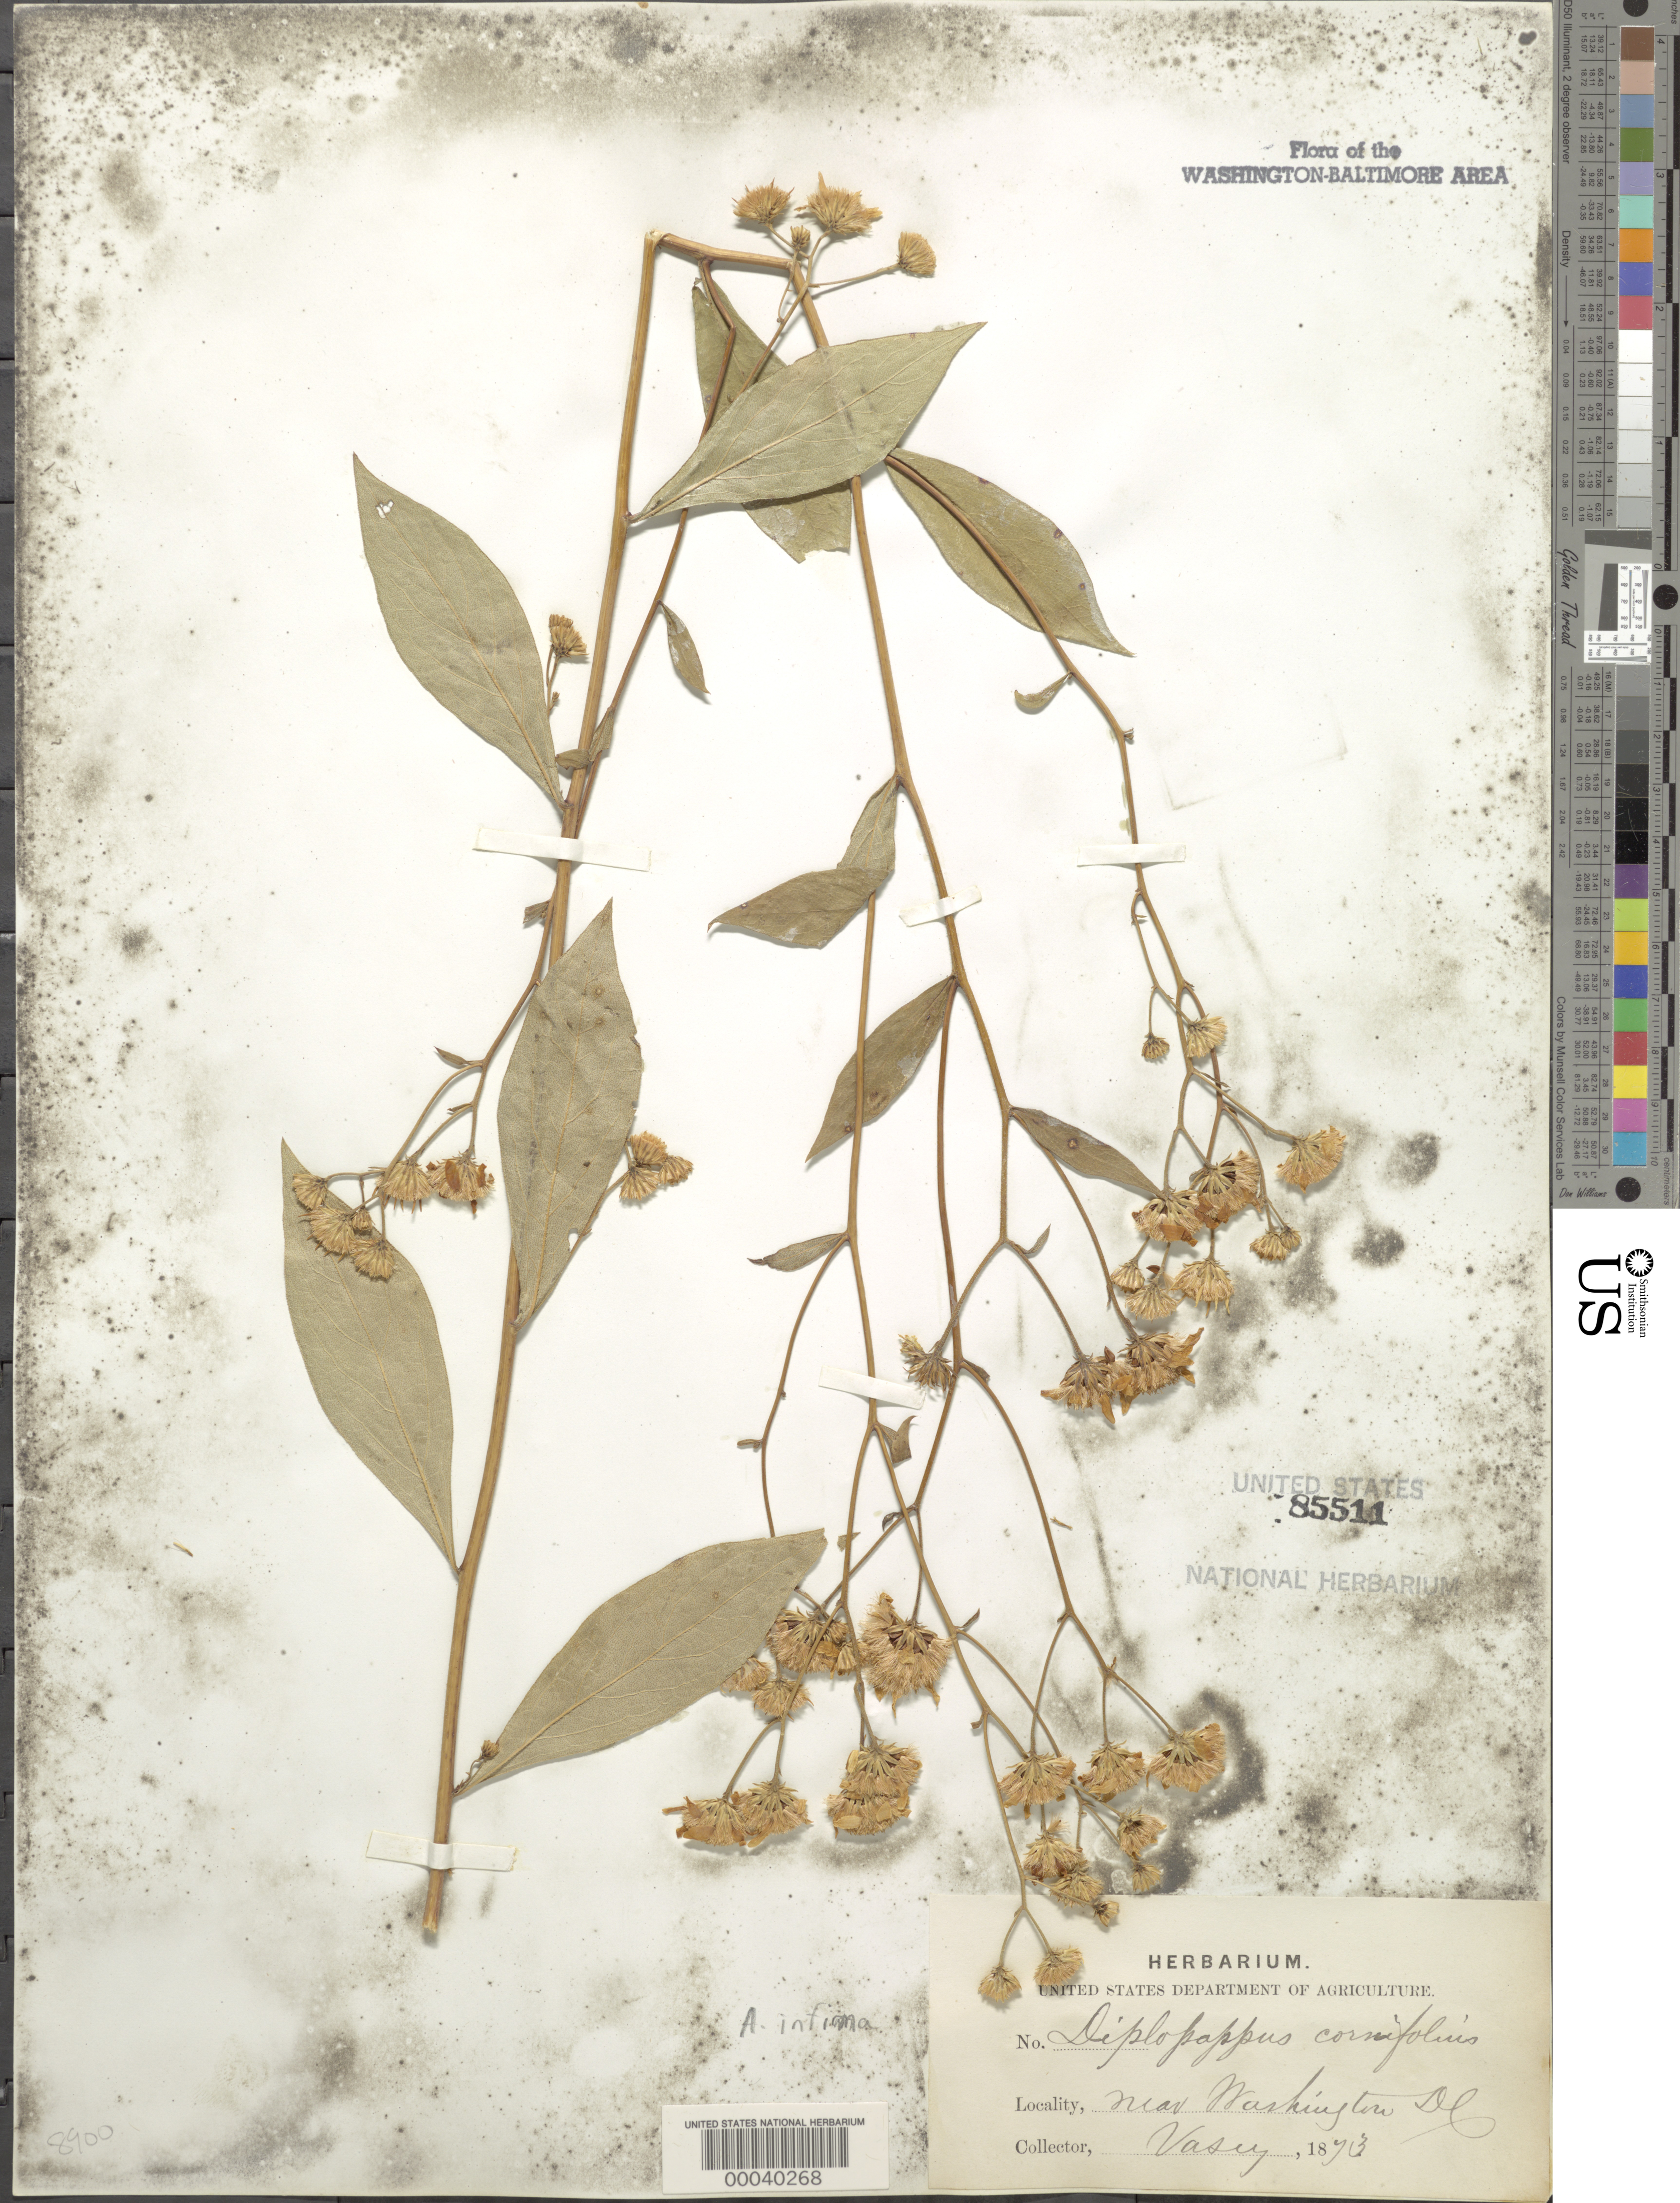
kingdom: Plantae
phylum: Tracheophyta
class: Magnoliopsida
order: Asterales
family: Asteraceae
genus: Doellingeria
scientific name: Doellingeria infirma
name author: (Michx.) Greene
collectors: G. Vasey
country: United States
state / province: District of Columbia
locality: DC vicinity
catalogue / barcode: US 85511